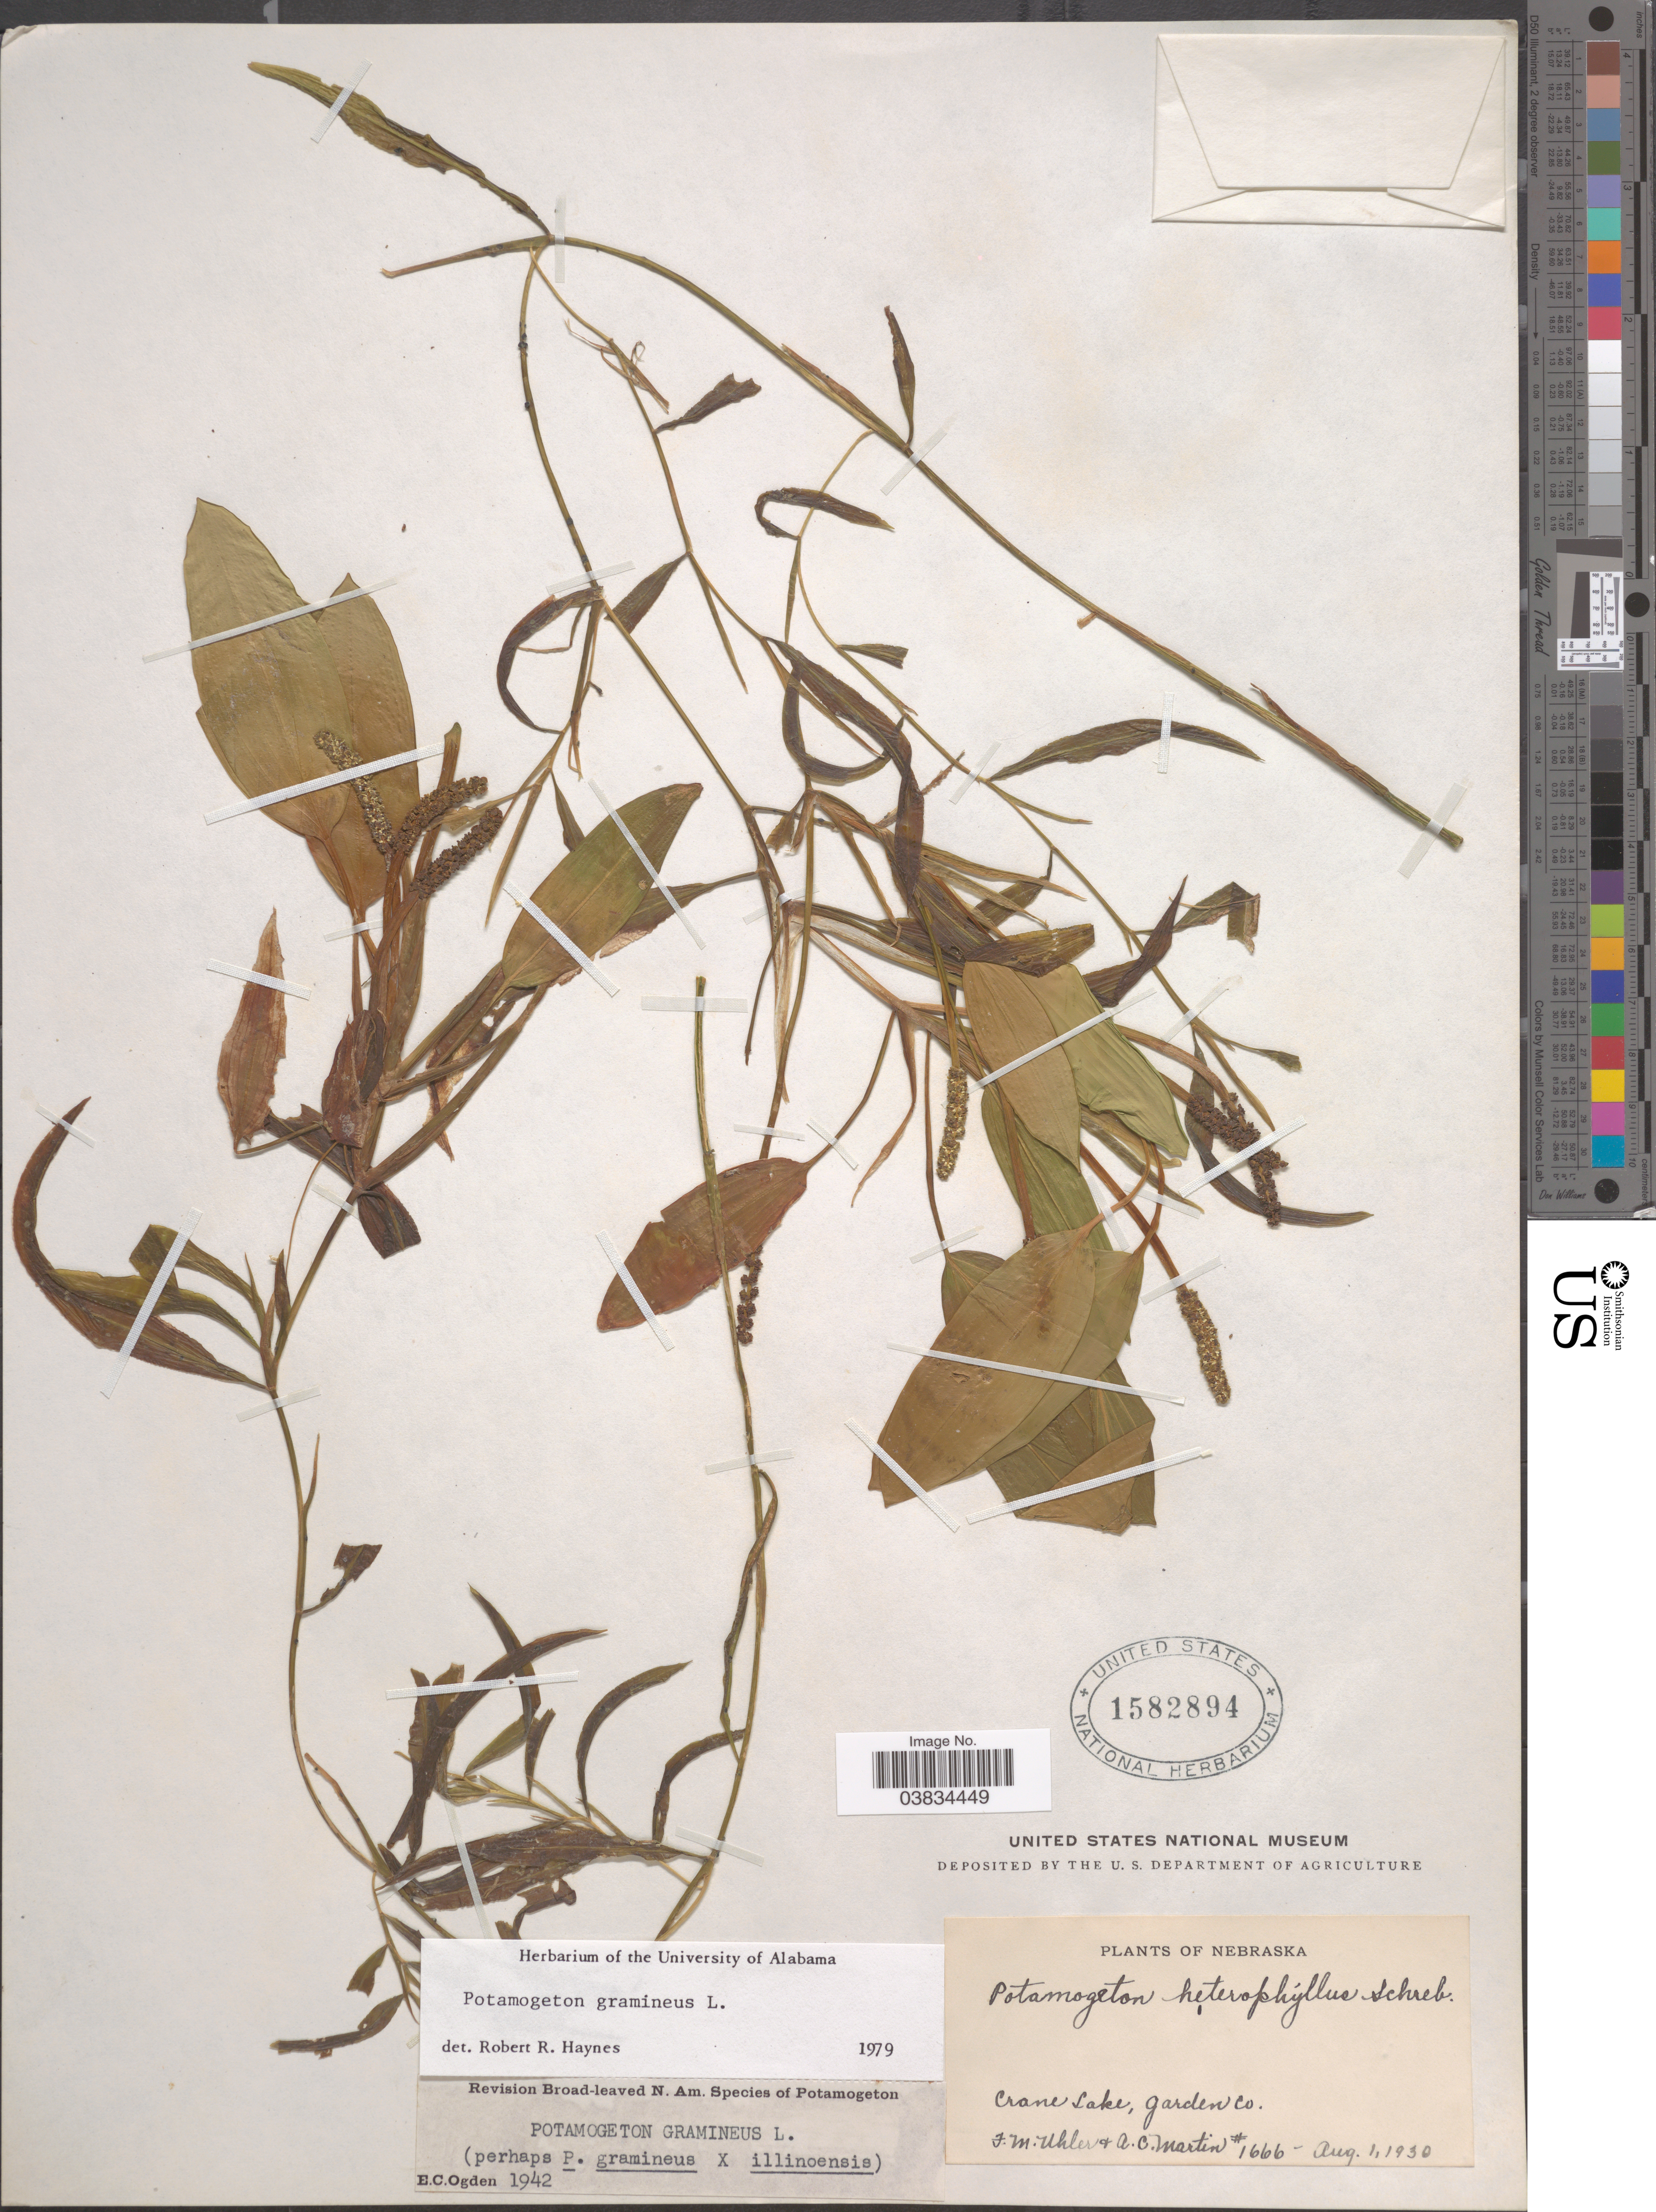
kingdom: Plantae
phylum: Tracheophyta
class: Liliopsida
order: Alismatales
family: Potamogetonaceae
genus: Potamogeton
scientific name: Potamogeton gramineus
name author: L.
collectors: F. M. Uhler & A. C. Martin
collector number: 1666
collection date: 1930-08-01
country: United States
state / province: Nebraska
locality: Crane Lake, Garden Co.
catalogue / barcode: US 1582894